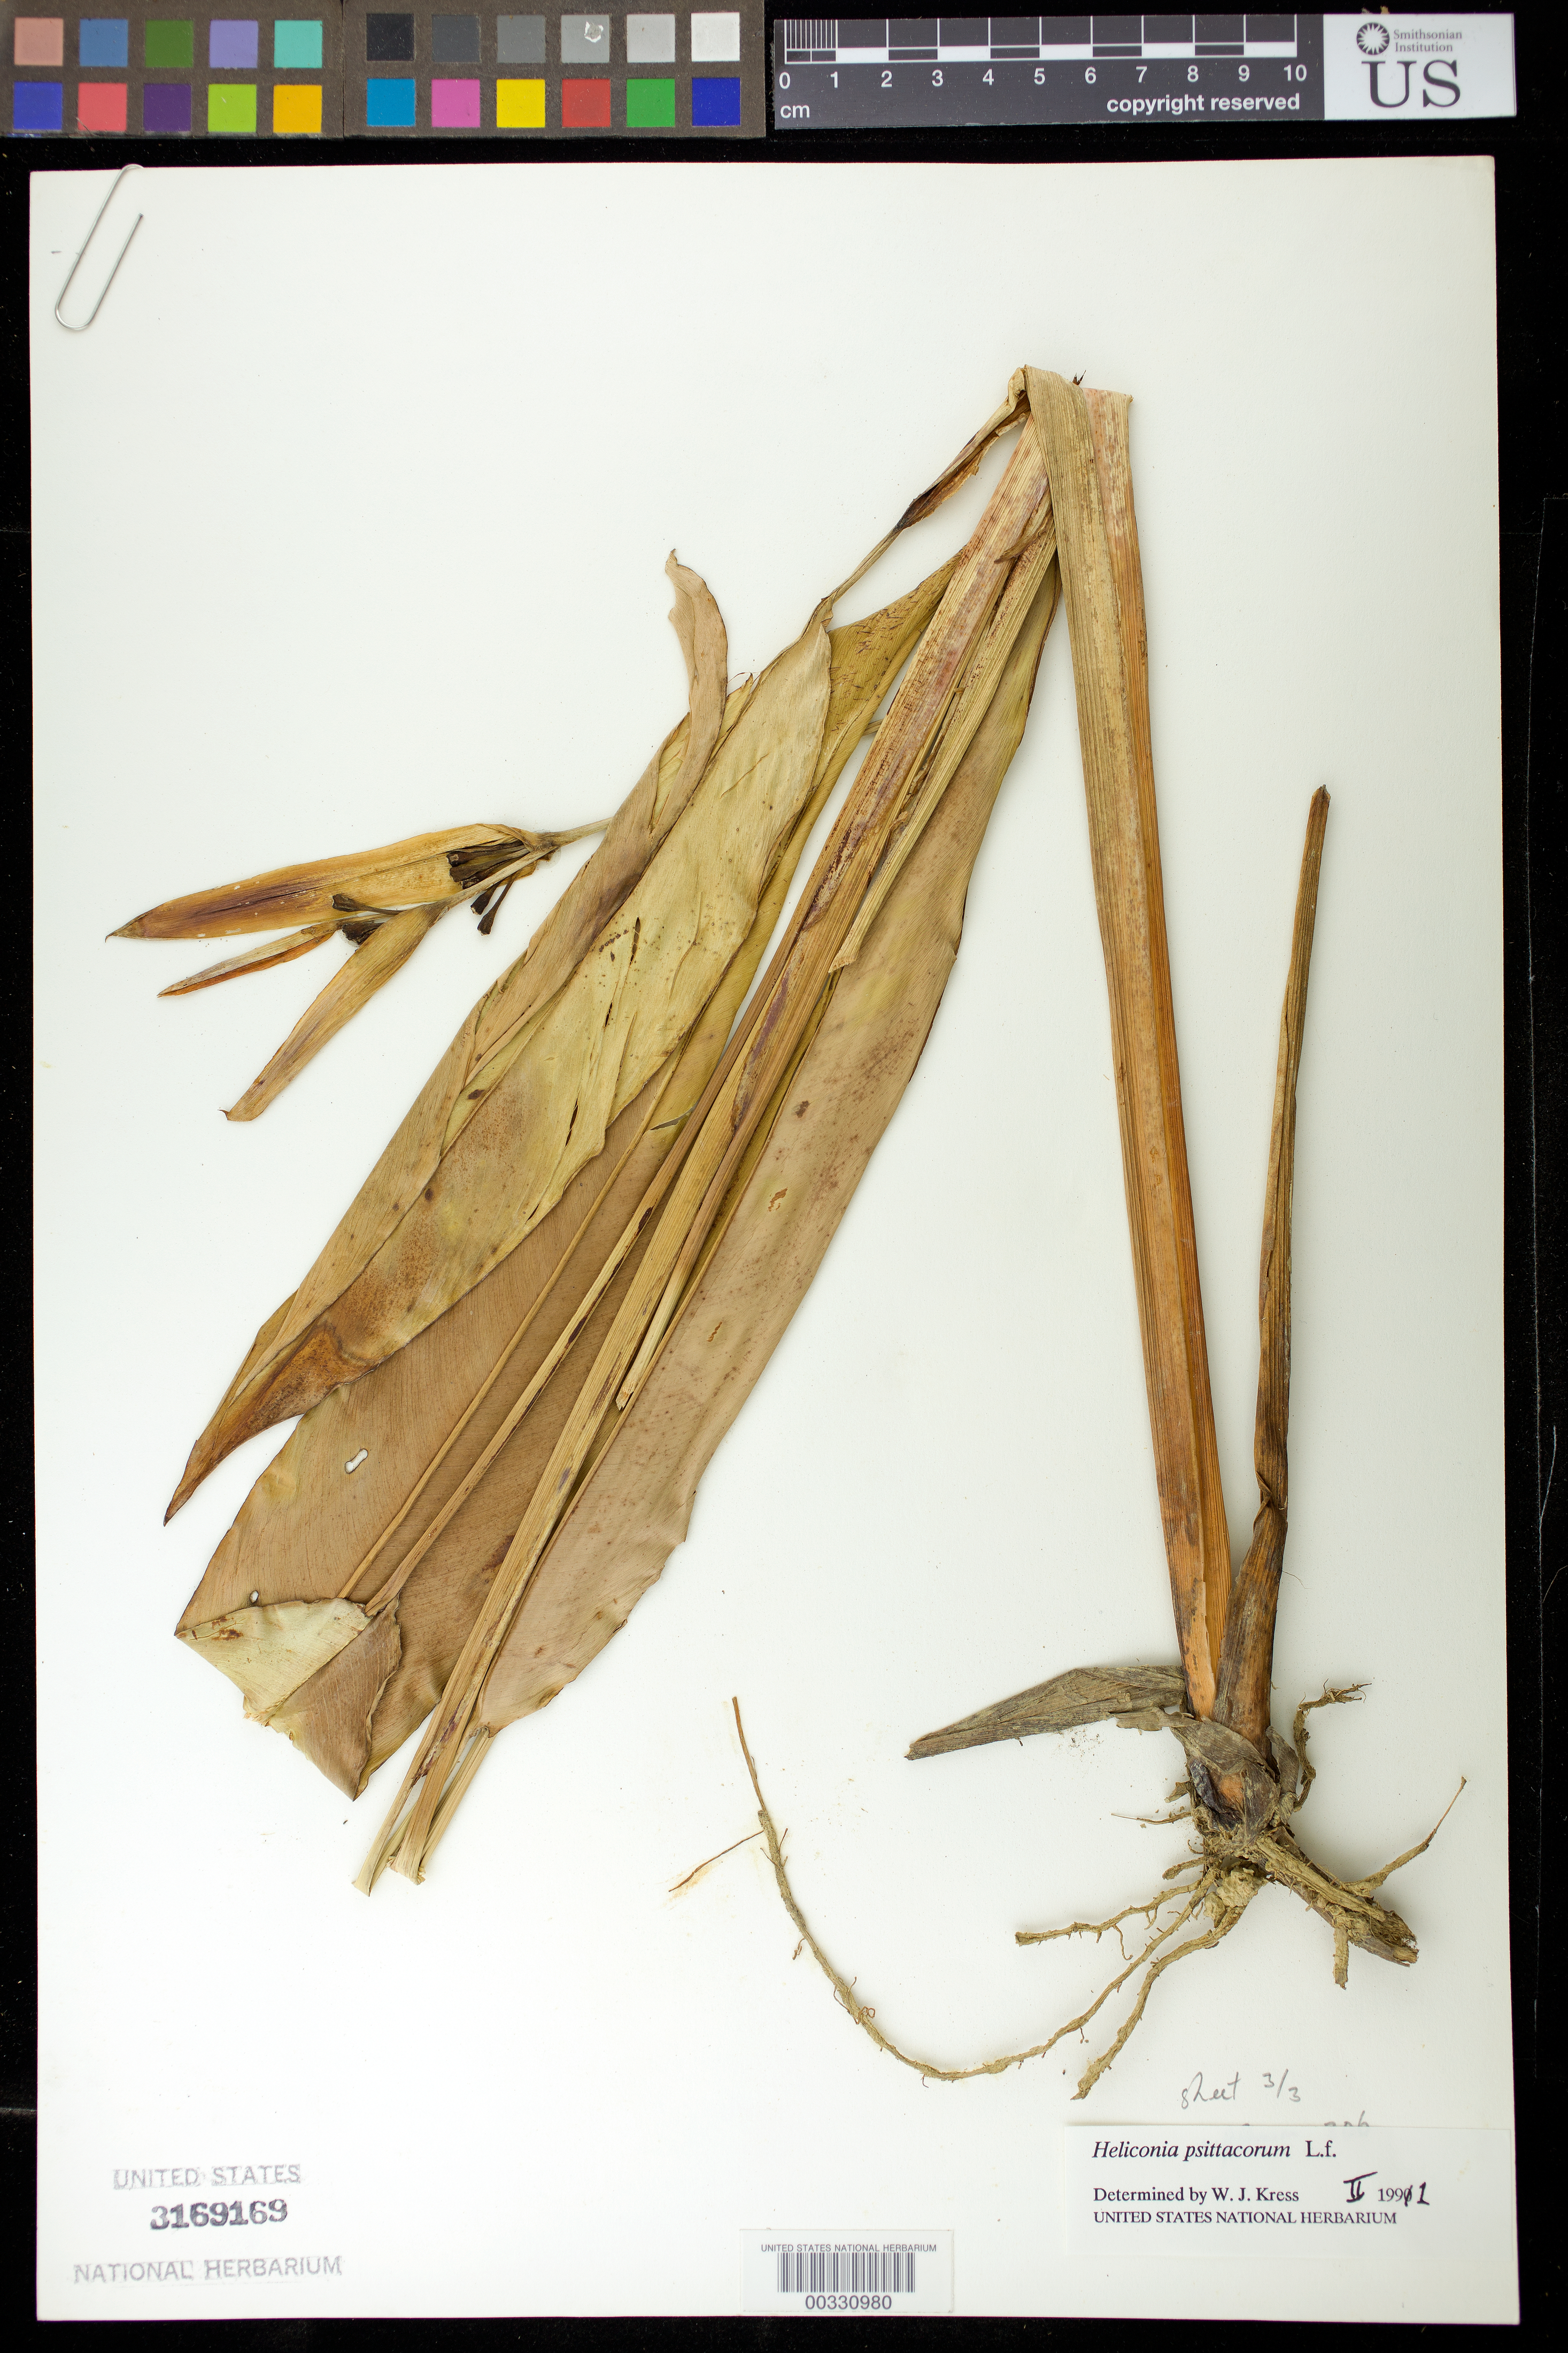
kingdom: Plantae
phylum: Tracheophyta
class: Liliopsida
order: Zingiberales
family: Heliconiaceae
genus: Heliconia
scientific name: Heliconia psittacorum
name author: L. f.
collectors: W. Johnson & S. Barnes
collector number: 306 / Herb Trin 31294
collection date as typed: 08 Aug 1989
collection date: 1989-08-08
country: Trinidad and Tobago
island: Trinidad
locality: Churchill roosvelt highway, piarco, growing next to wj # 307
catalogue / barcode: US 3169169